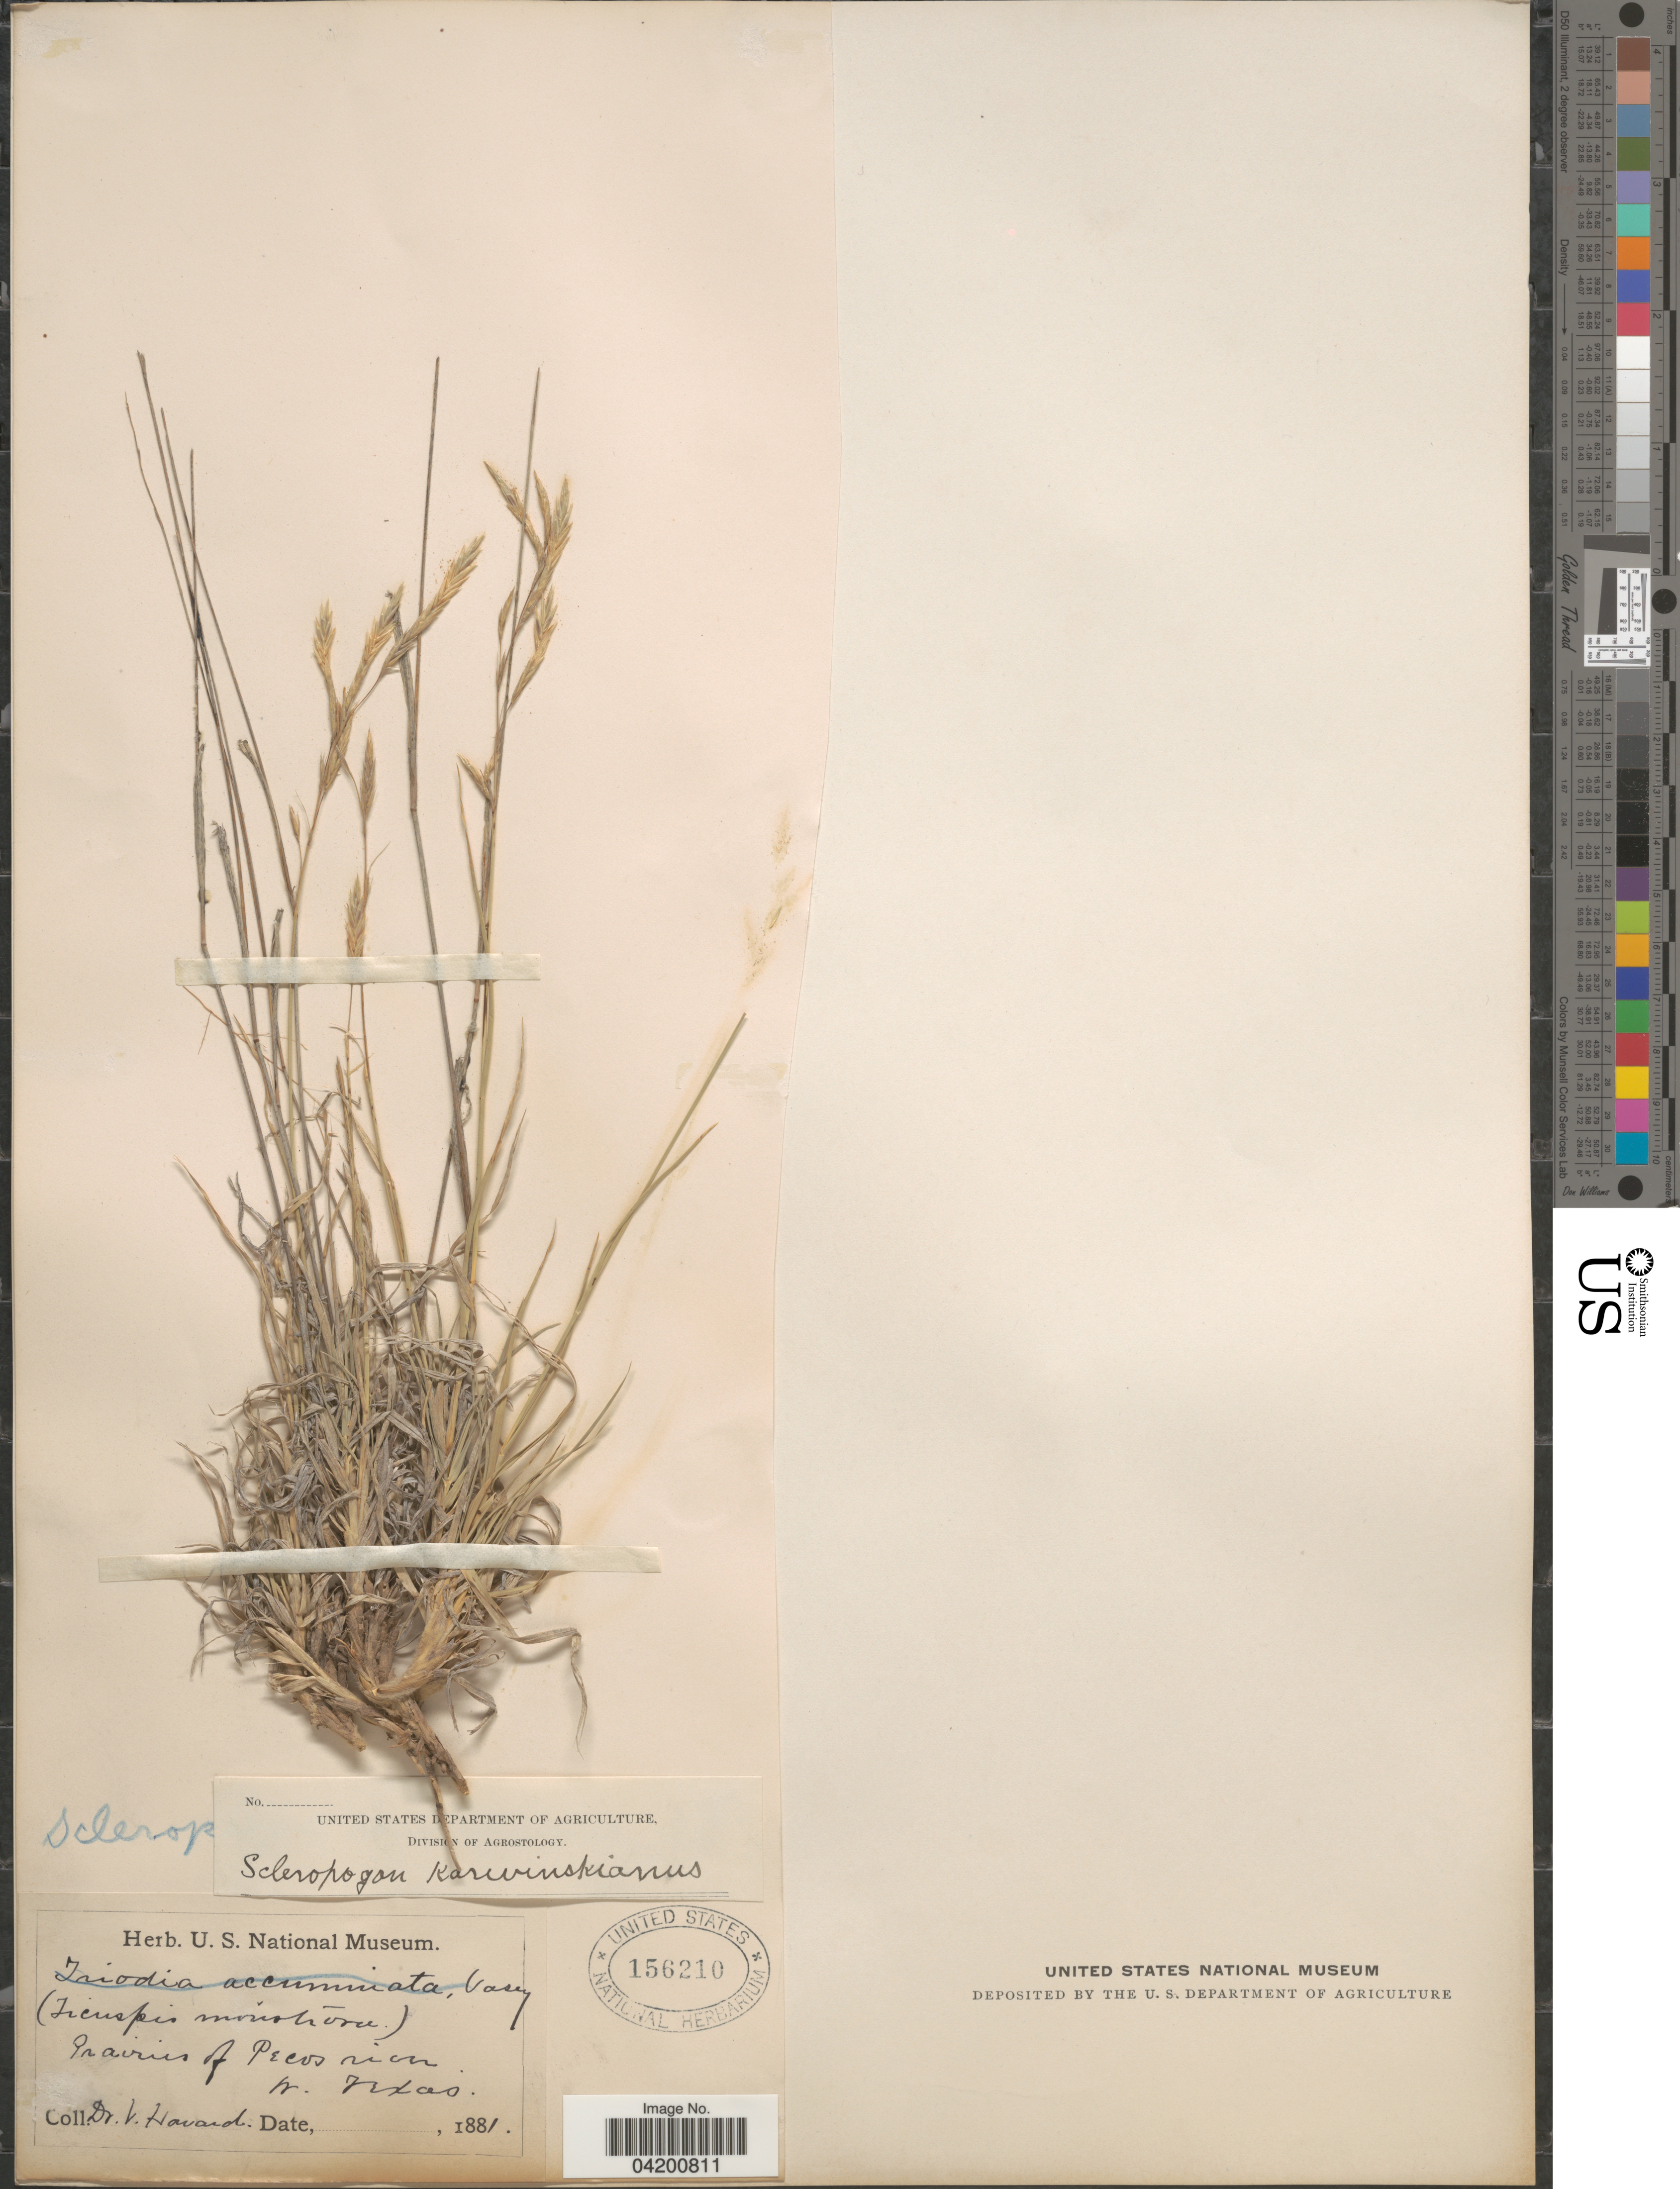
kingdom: Plantae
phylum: Tracheophyta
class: Liliopsida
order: Poales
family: Poaceae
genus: Scleropogon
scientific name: Scleropogon brevifolius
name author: Phil.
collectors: V. Havard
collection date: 1881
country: United States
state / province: Texas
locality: Prairies of Pecos river. W. Texas.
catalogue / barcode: US 156210